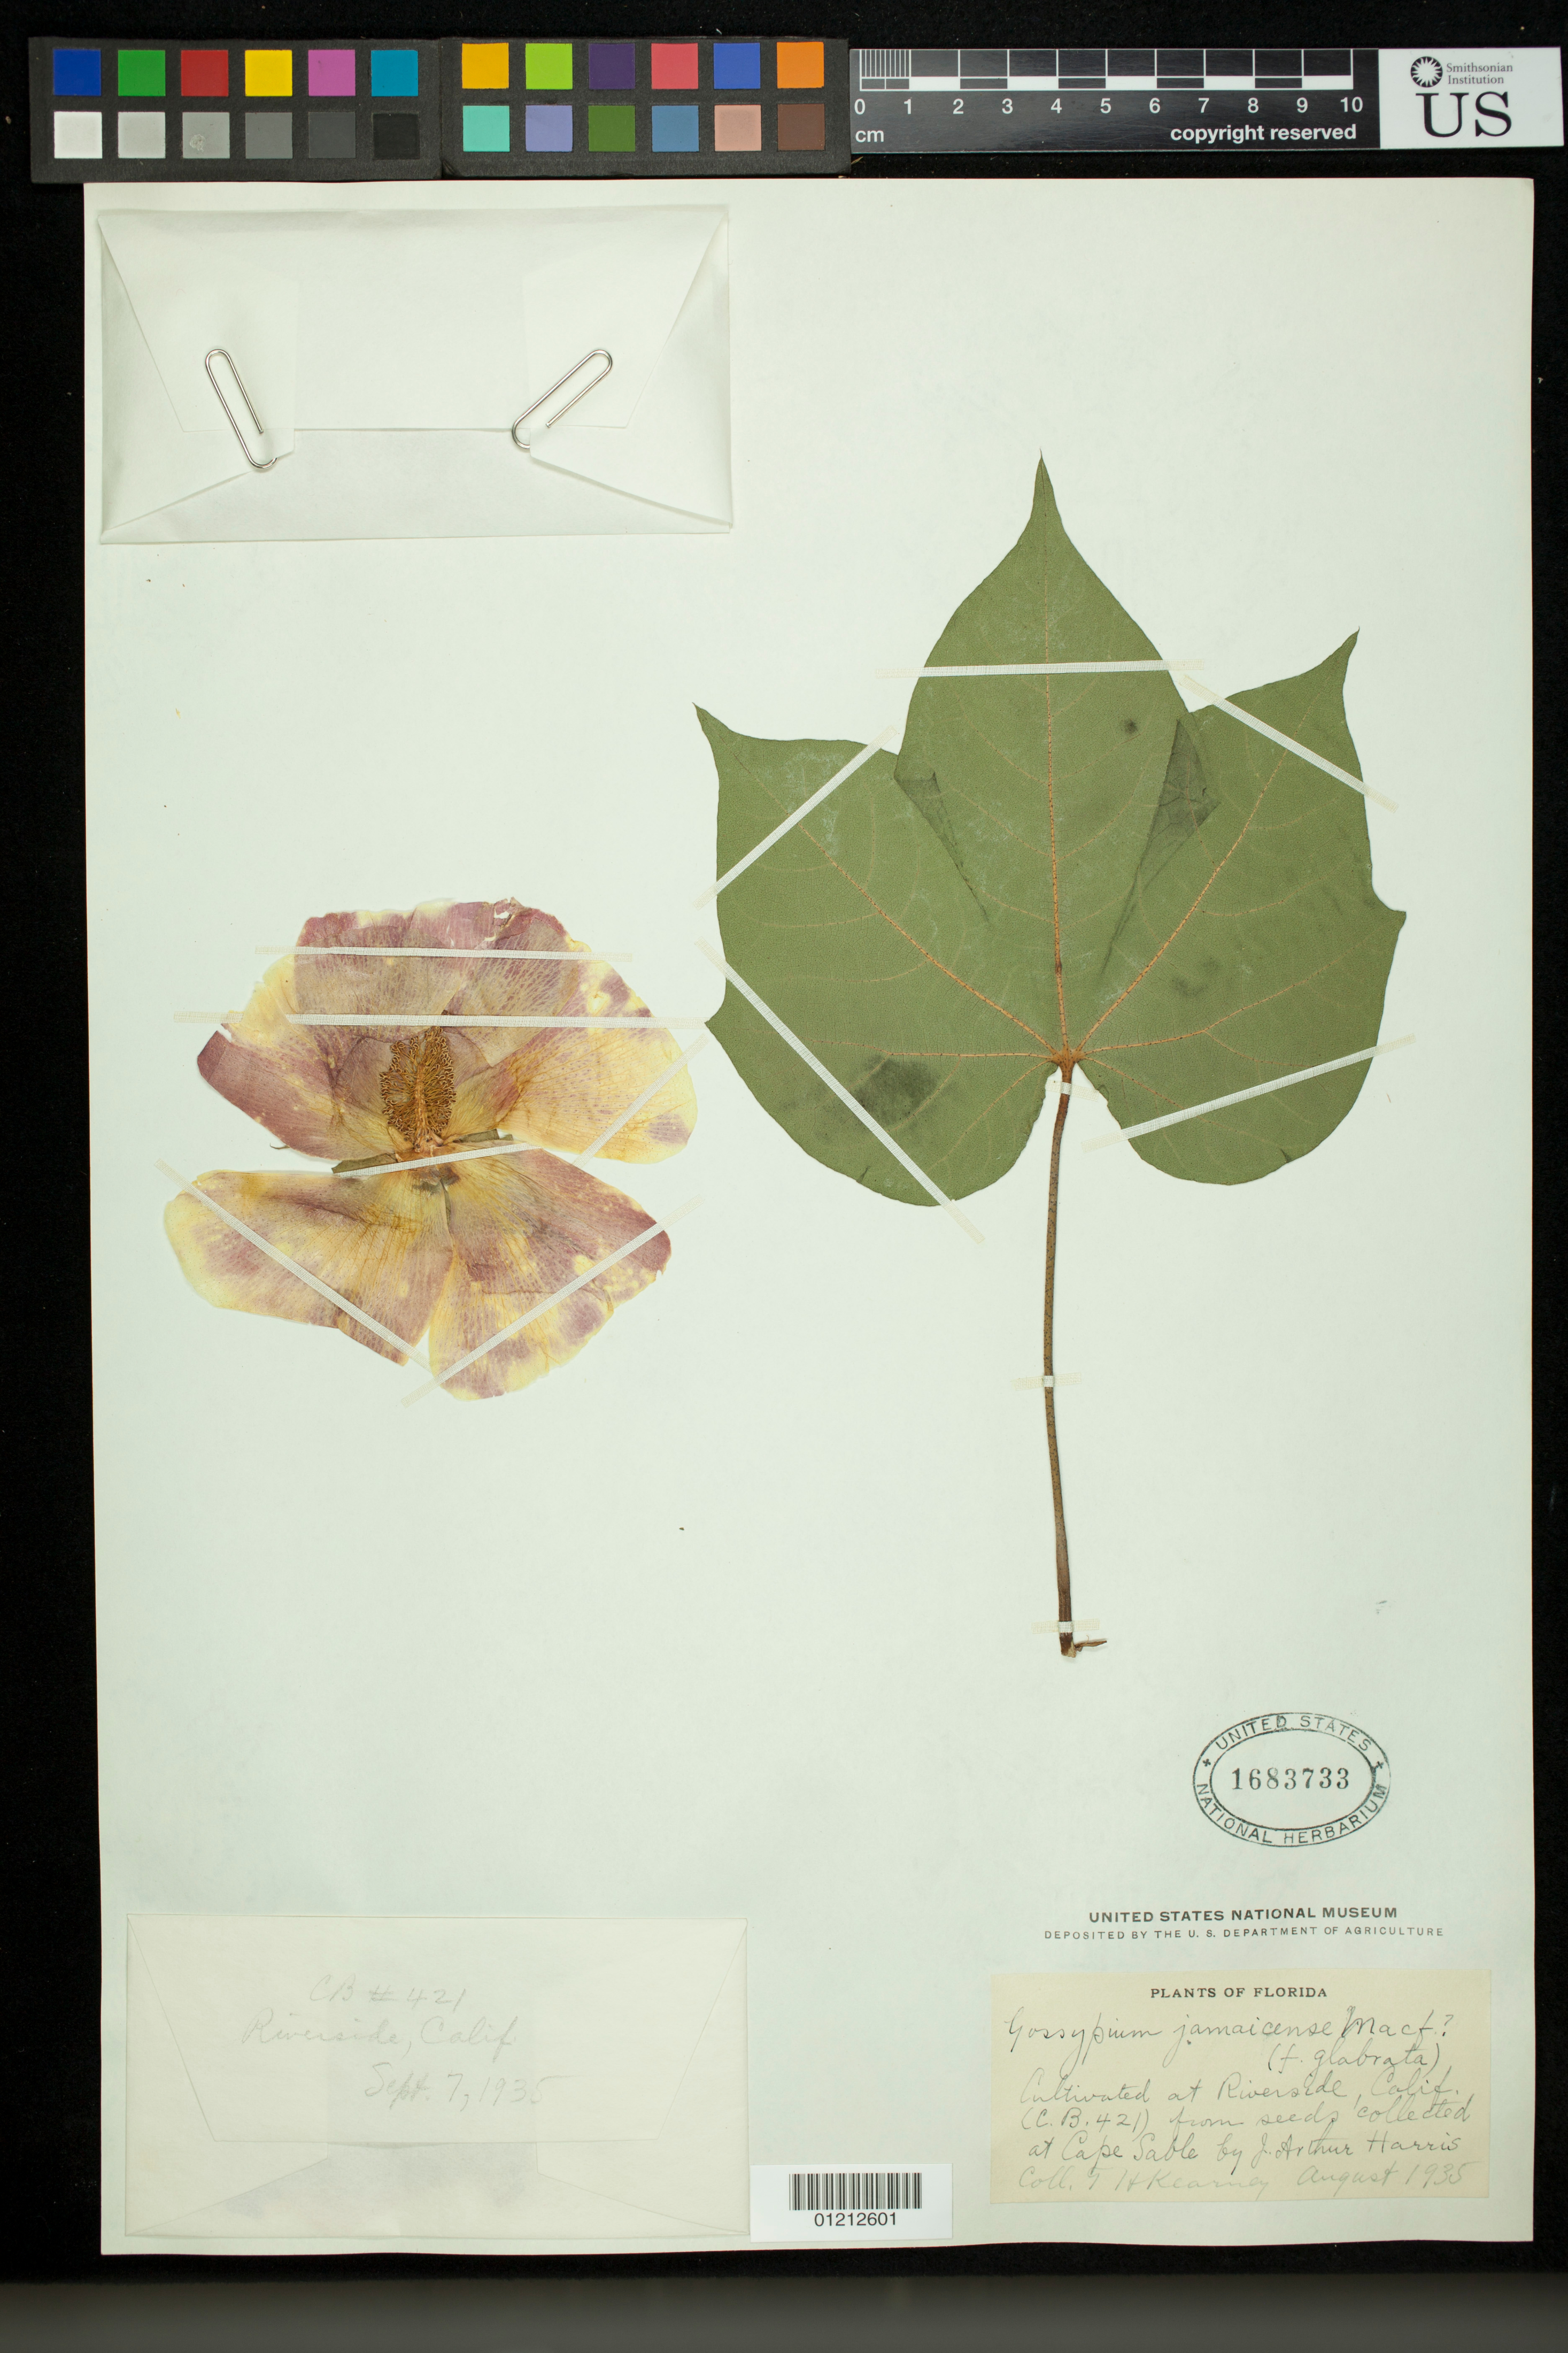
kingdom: Plantae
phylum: Tracheophyta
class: Magnoliopsida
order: Malvales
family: Malvaceae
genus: Gossypium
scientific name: Gossypium jamaicense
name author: Macfad.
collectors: T. H. Kearney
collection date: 1935-08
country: United States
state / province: California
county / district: Riverside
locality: Riverside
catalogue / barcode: US 1683733